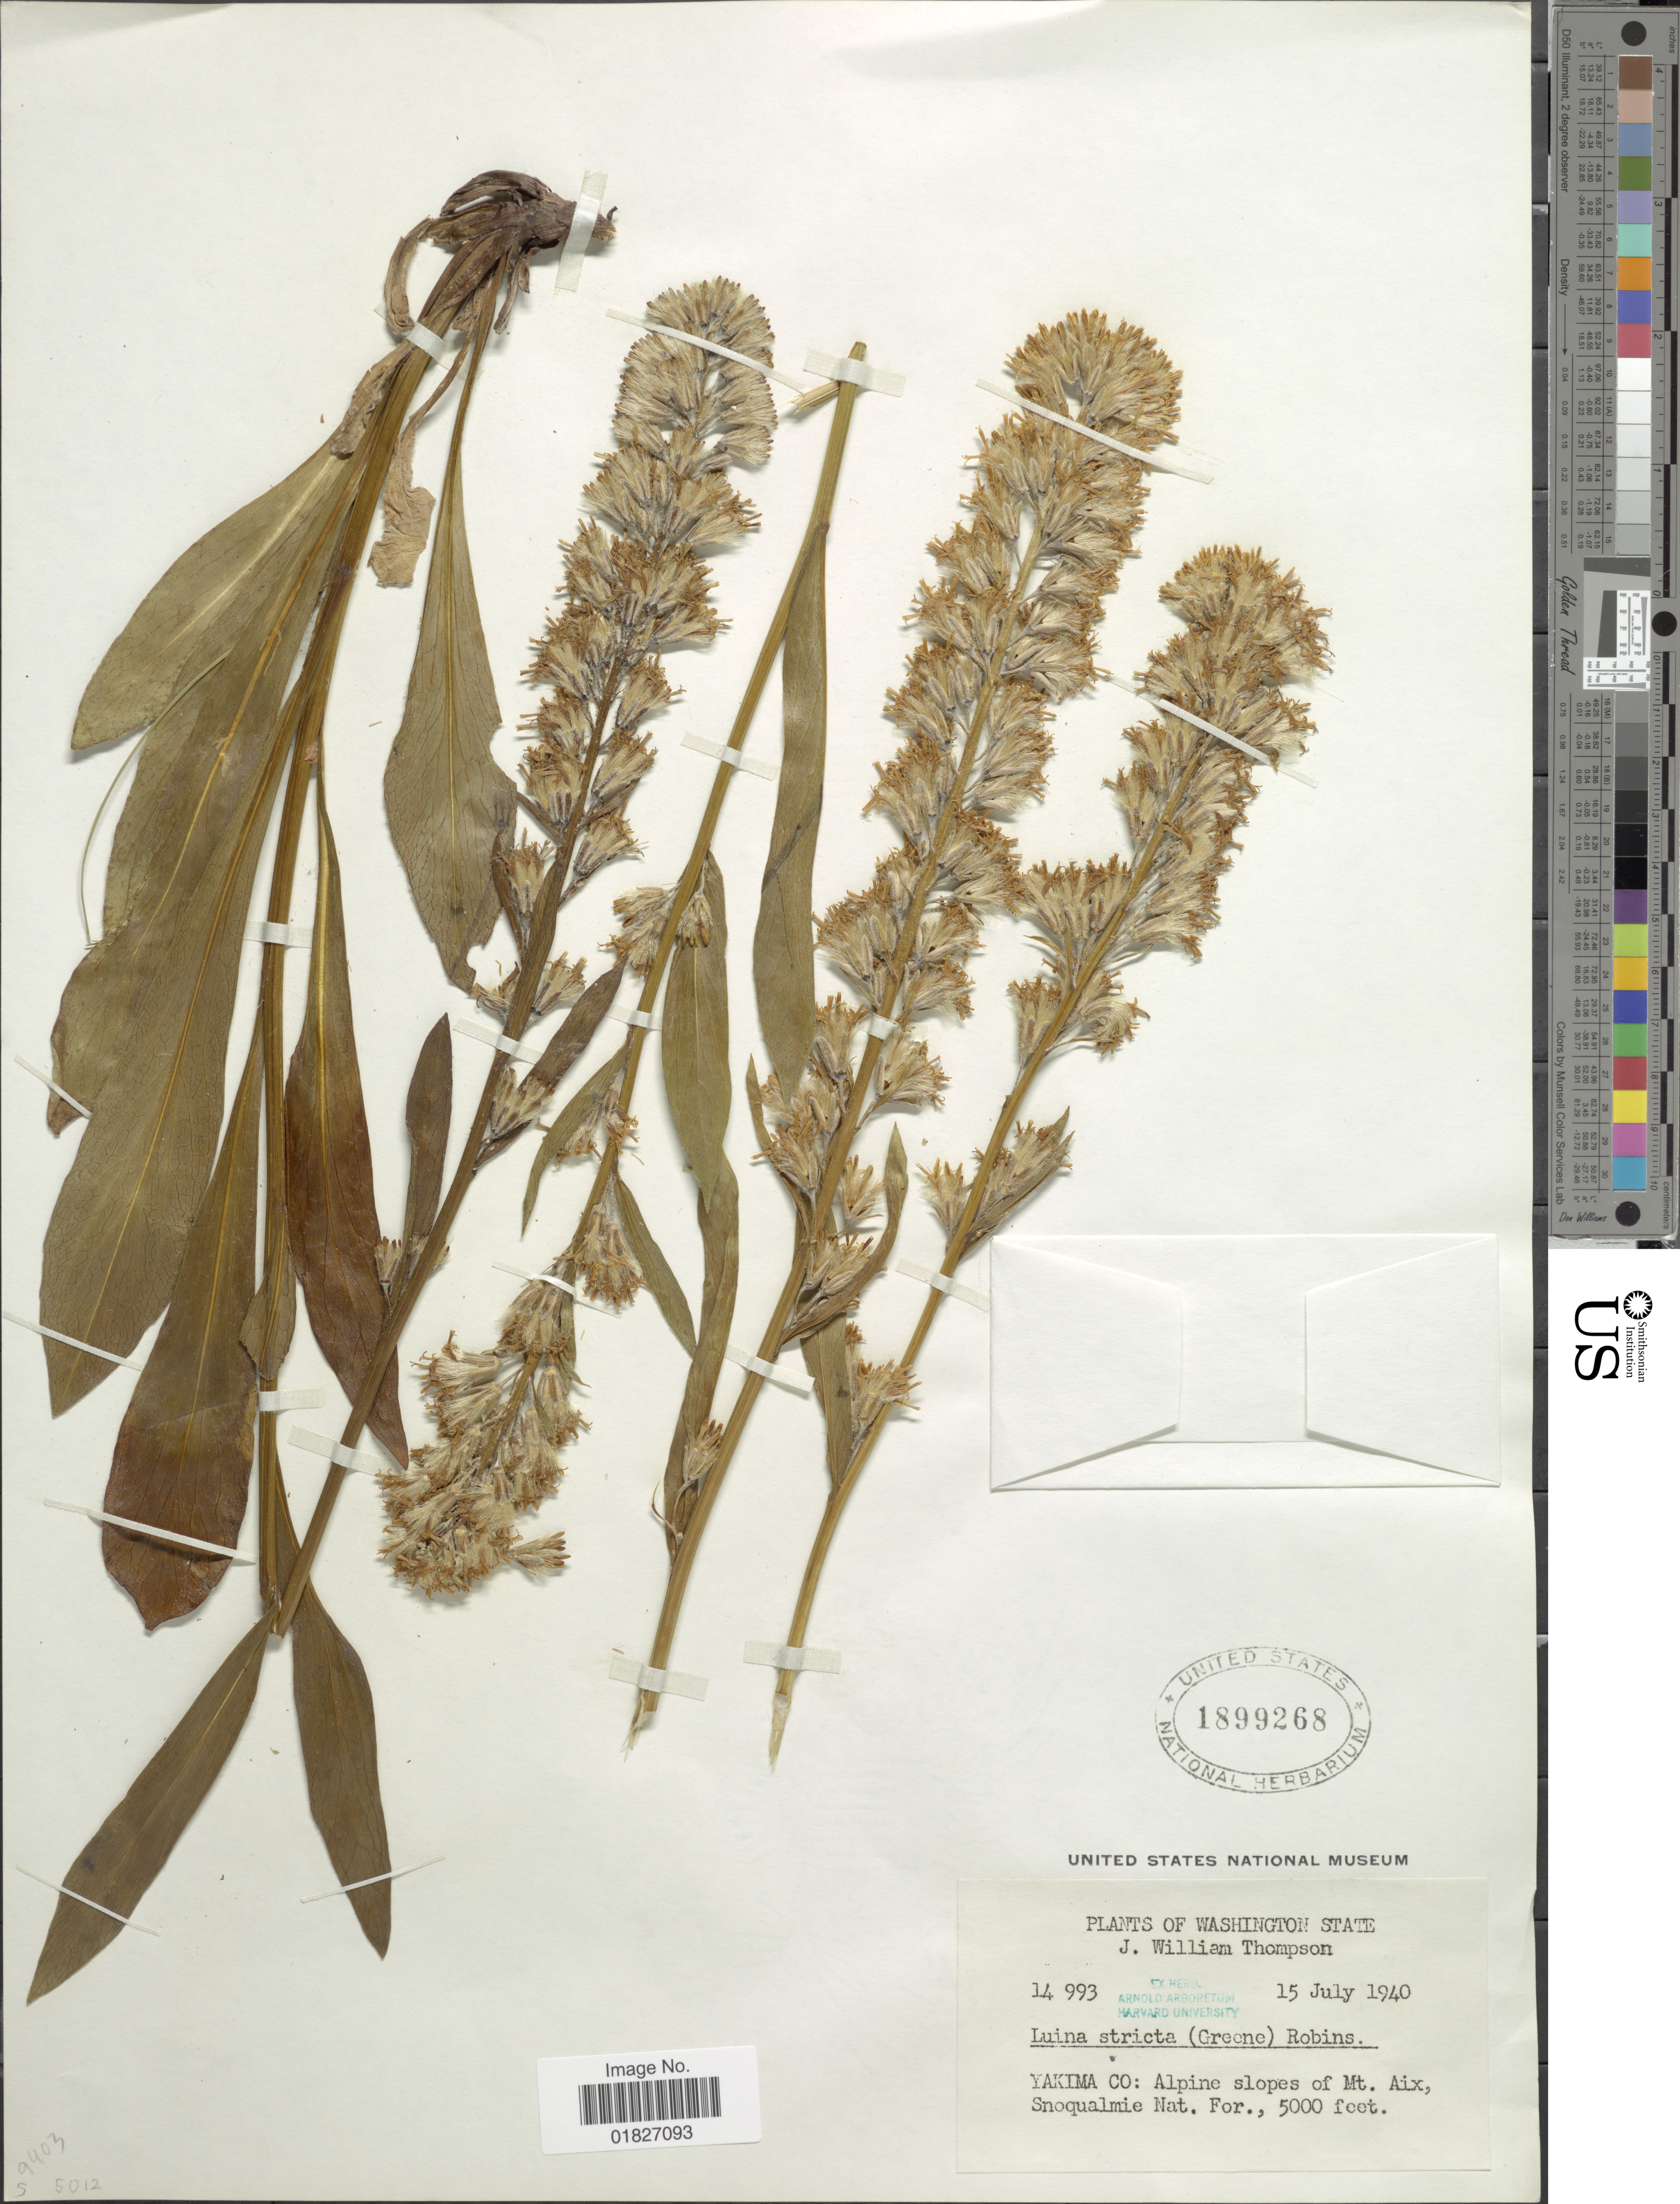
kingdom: Plantae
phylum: Tracheophyta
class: Magnoliopsida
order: Asterales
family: Asteraceae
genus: Prenanthes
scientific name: Prenanthes stricta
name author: Greene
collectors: J. W. Thompson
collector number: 14993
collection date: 1940-07-15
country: United States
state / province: Washington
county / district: Yakima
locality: Yakima Co, slopes of Mt. Aix, Snoqualmie Nat. For.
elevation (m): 1524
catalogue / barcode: US 1899268